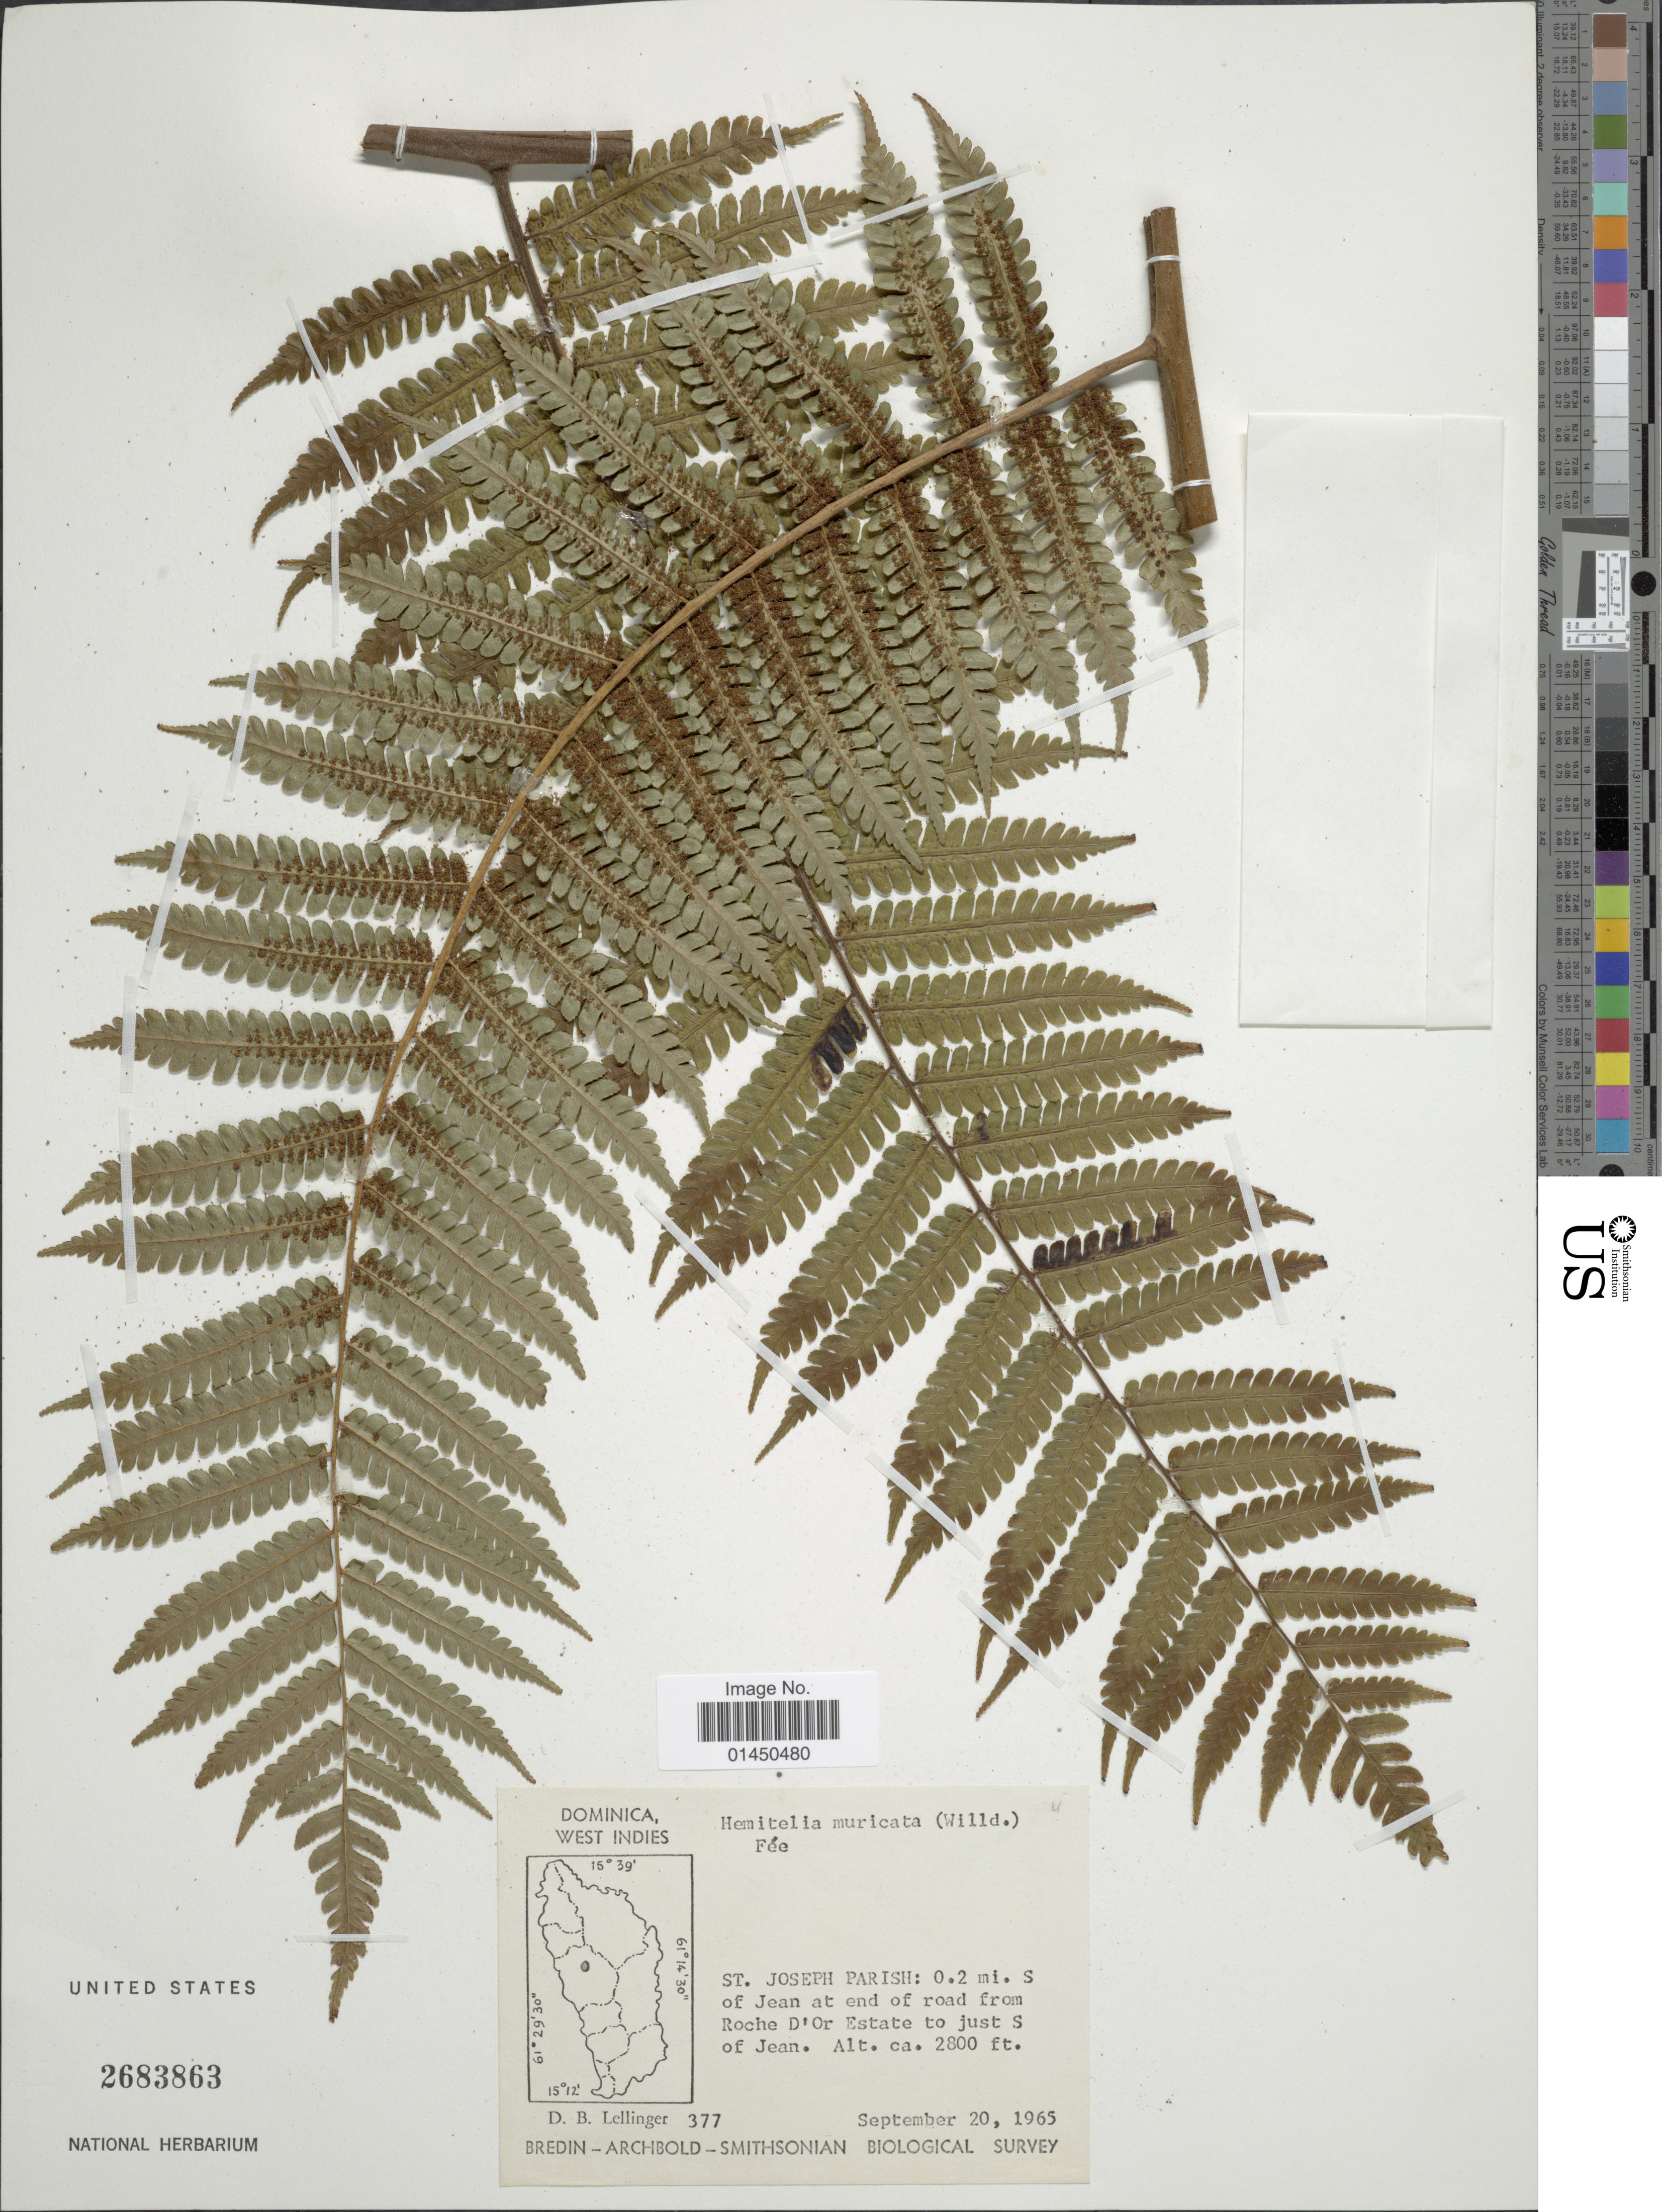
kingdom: Plantae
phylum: Tracheophyta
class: Polypodiopsida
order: Cyatheales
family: Cyatheaceae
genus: Cyathea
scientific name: Cyathea muricata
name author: (Willd.) Fée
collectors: D. B. Lellinger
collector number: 377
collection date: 1965-09-20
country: Dominica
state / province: St. Joseph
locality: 0.2 mi. S of Jean at end of road from Roche D'Or Estate to just S of Jean.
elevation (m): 853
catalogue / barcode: US 2683863